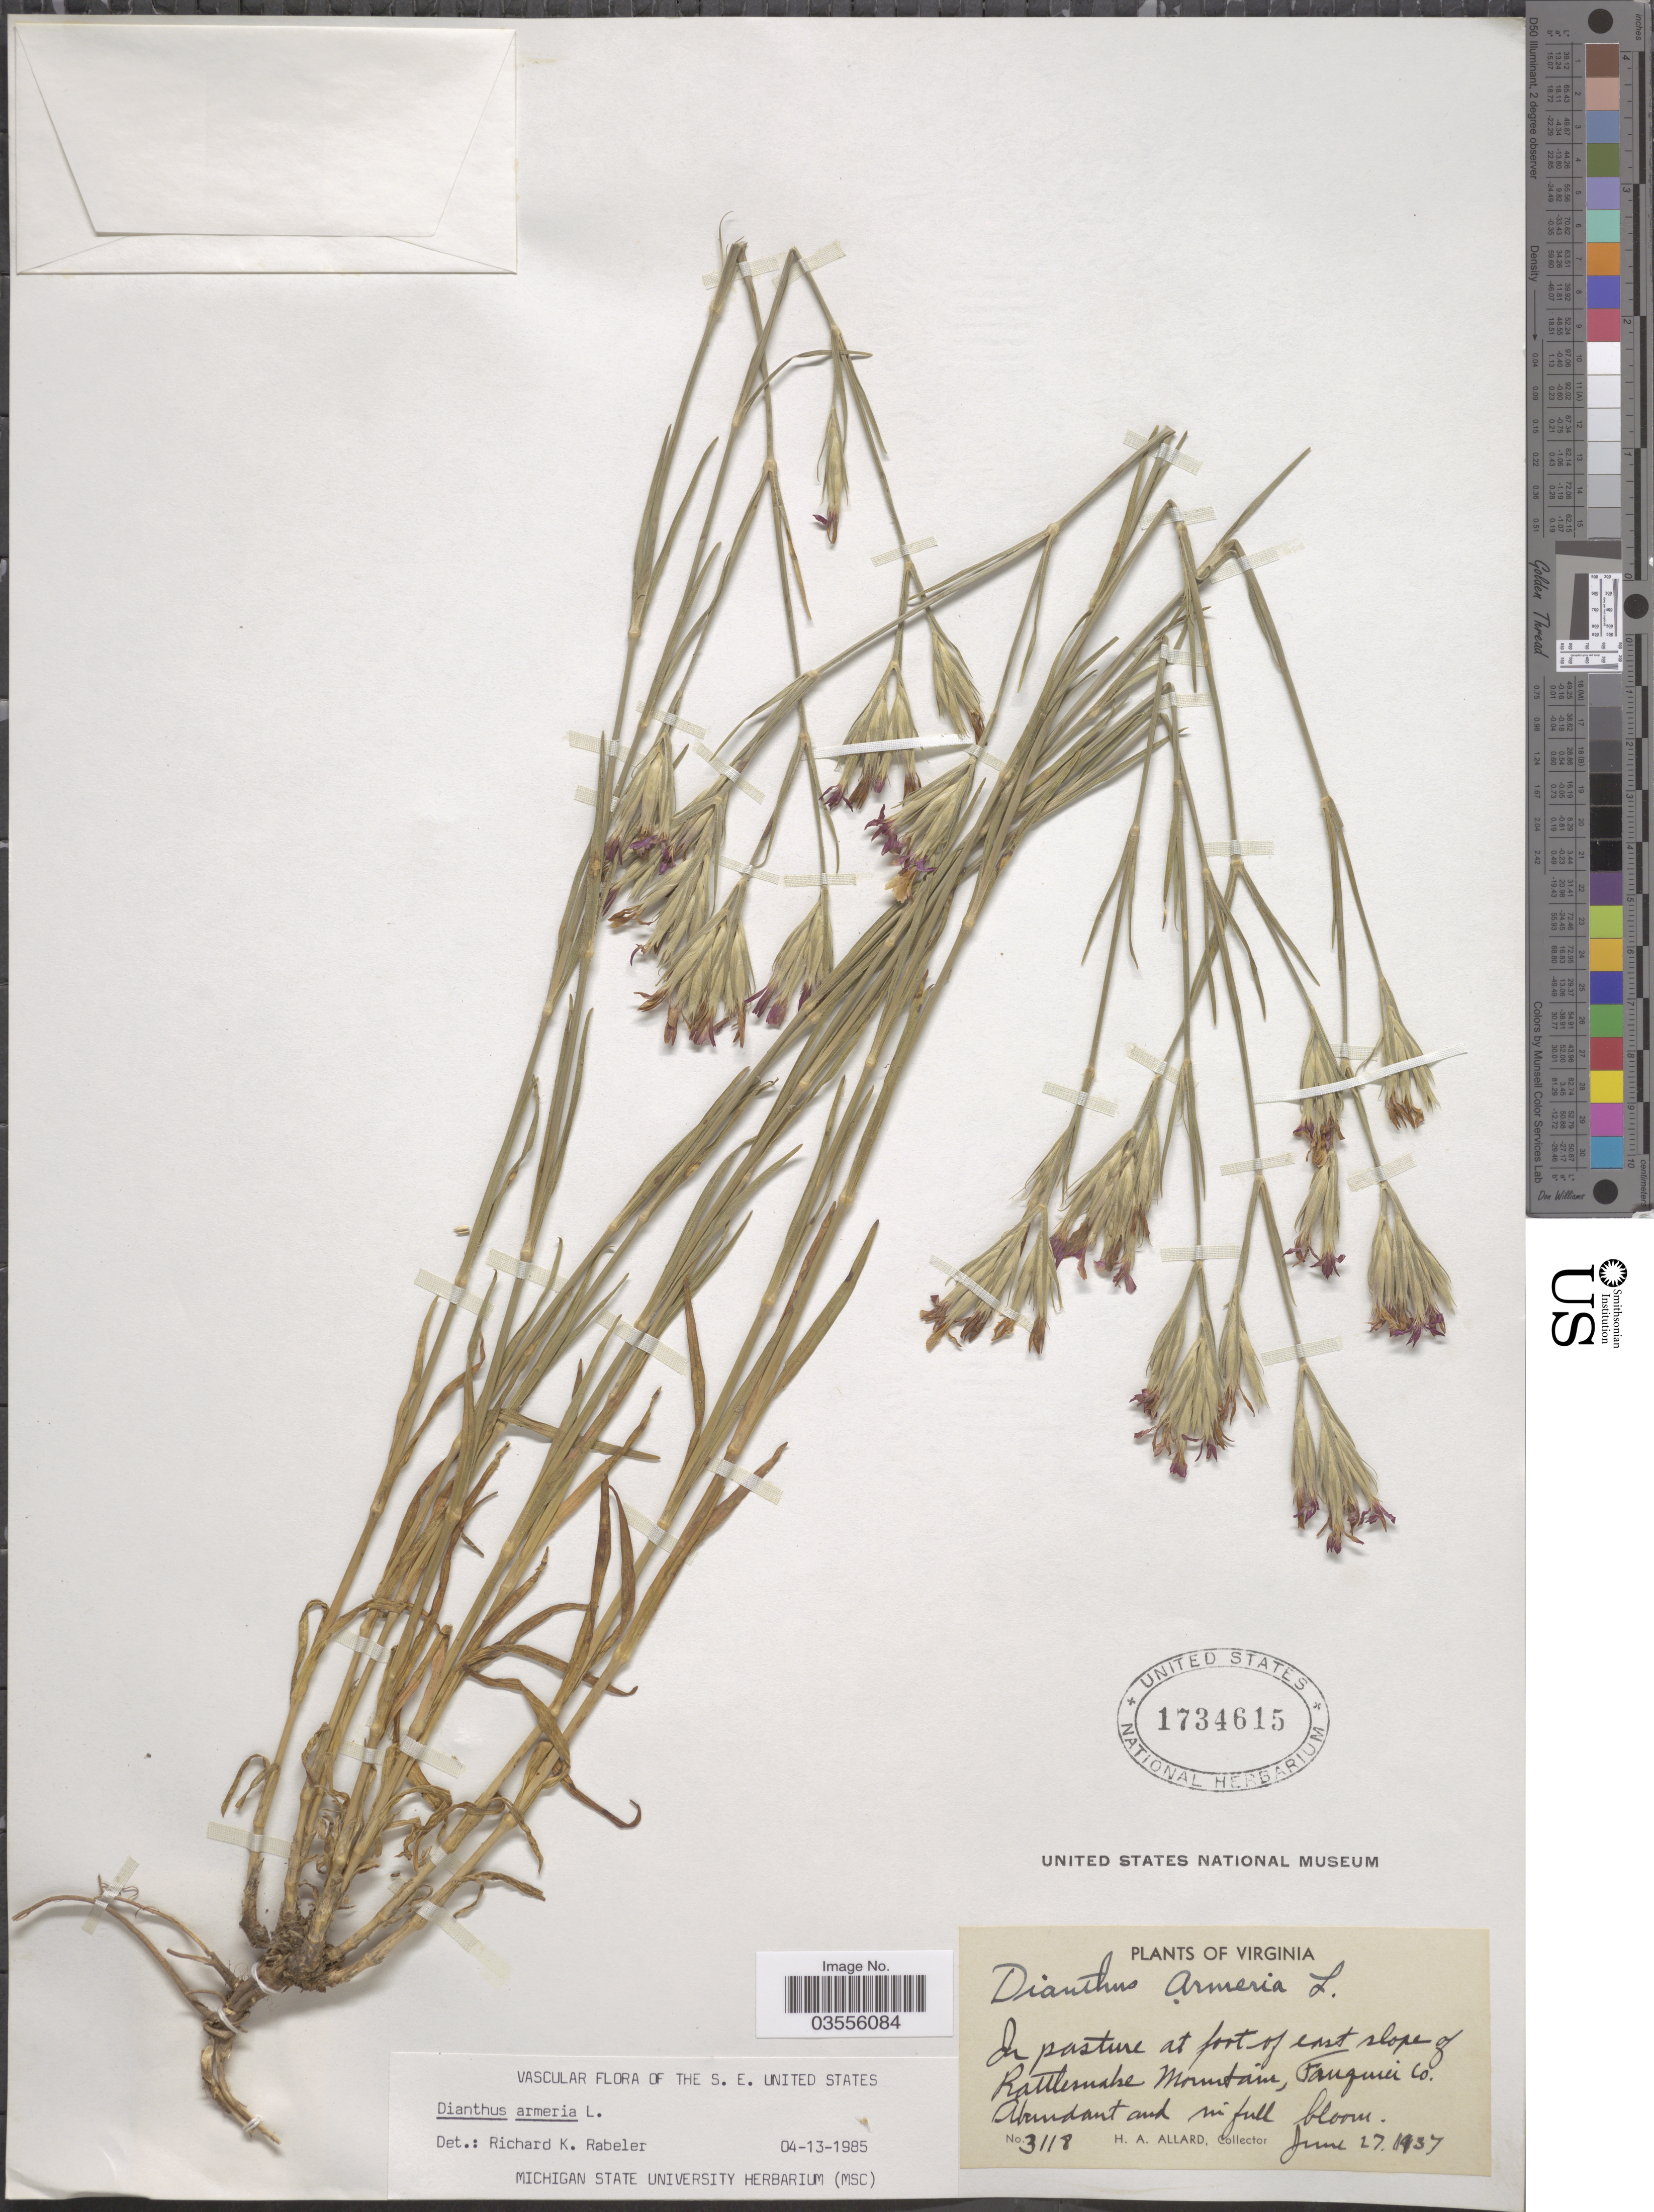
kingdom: Plantae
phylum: Tracheophyta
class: Magnoliopsida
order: Caryophyllales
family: Caryophyllaceae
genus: Dianthus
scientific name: Dianthus armeria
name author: L.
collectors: H. A. Allard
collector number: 3118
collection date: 1937-06-27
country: United States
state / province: Virginia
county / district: Fauquier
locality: In pasture at foot of east slope of Rattlesnake Mountain, Fauquier Co.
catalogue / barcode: US 1734615